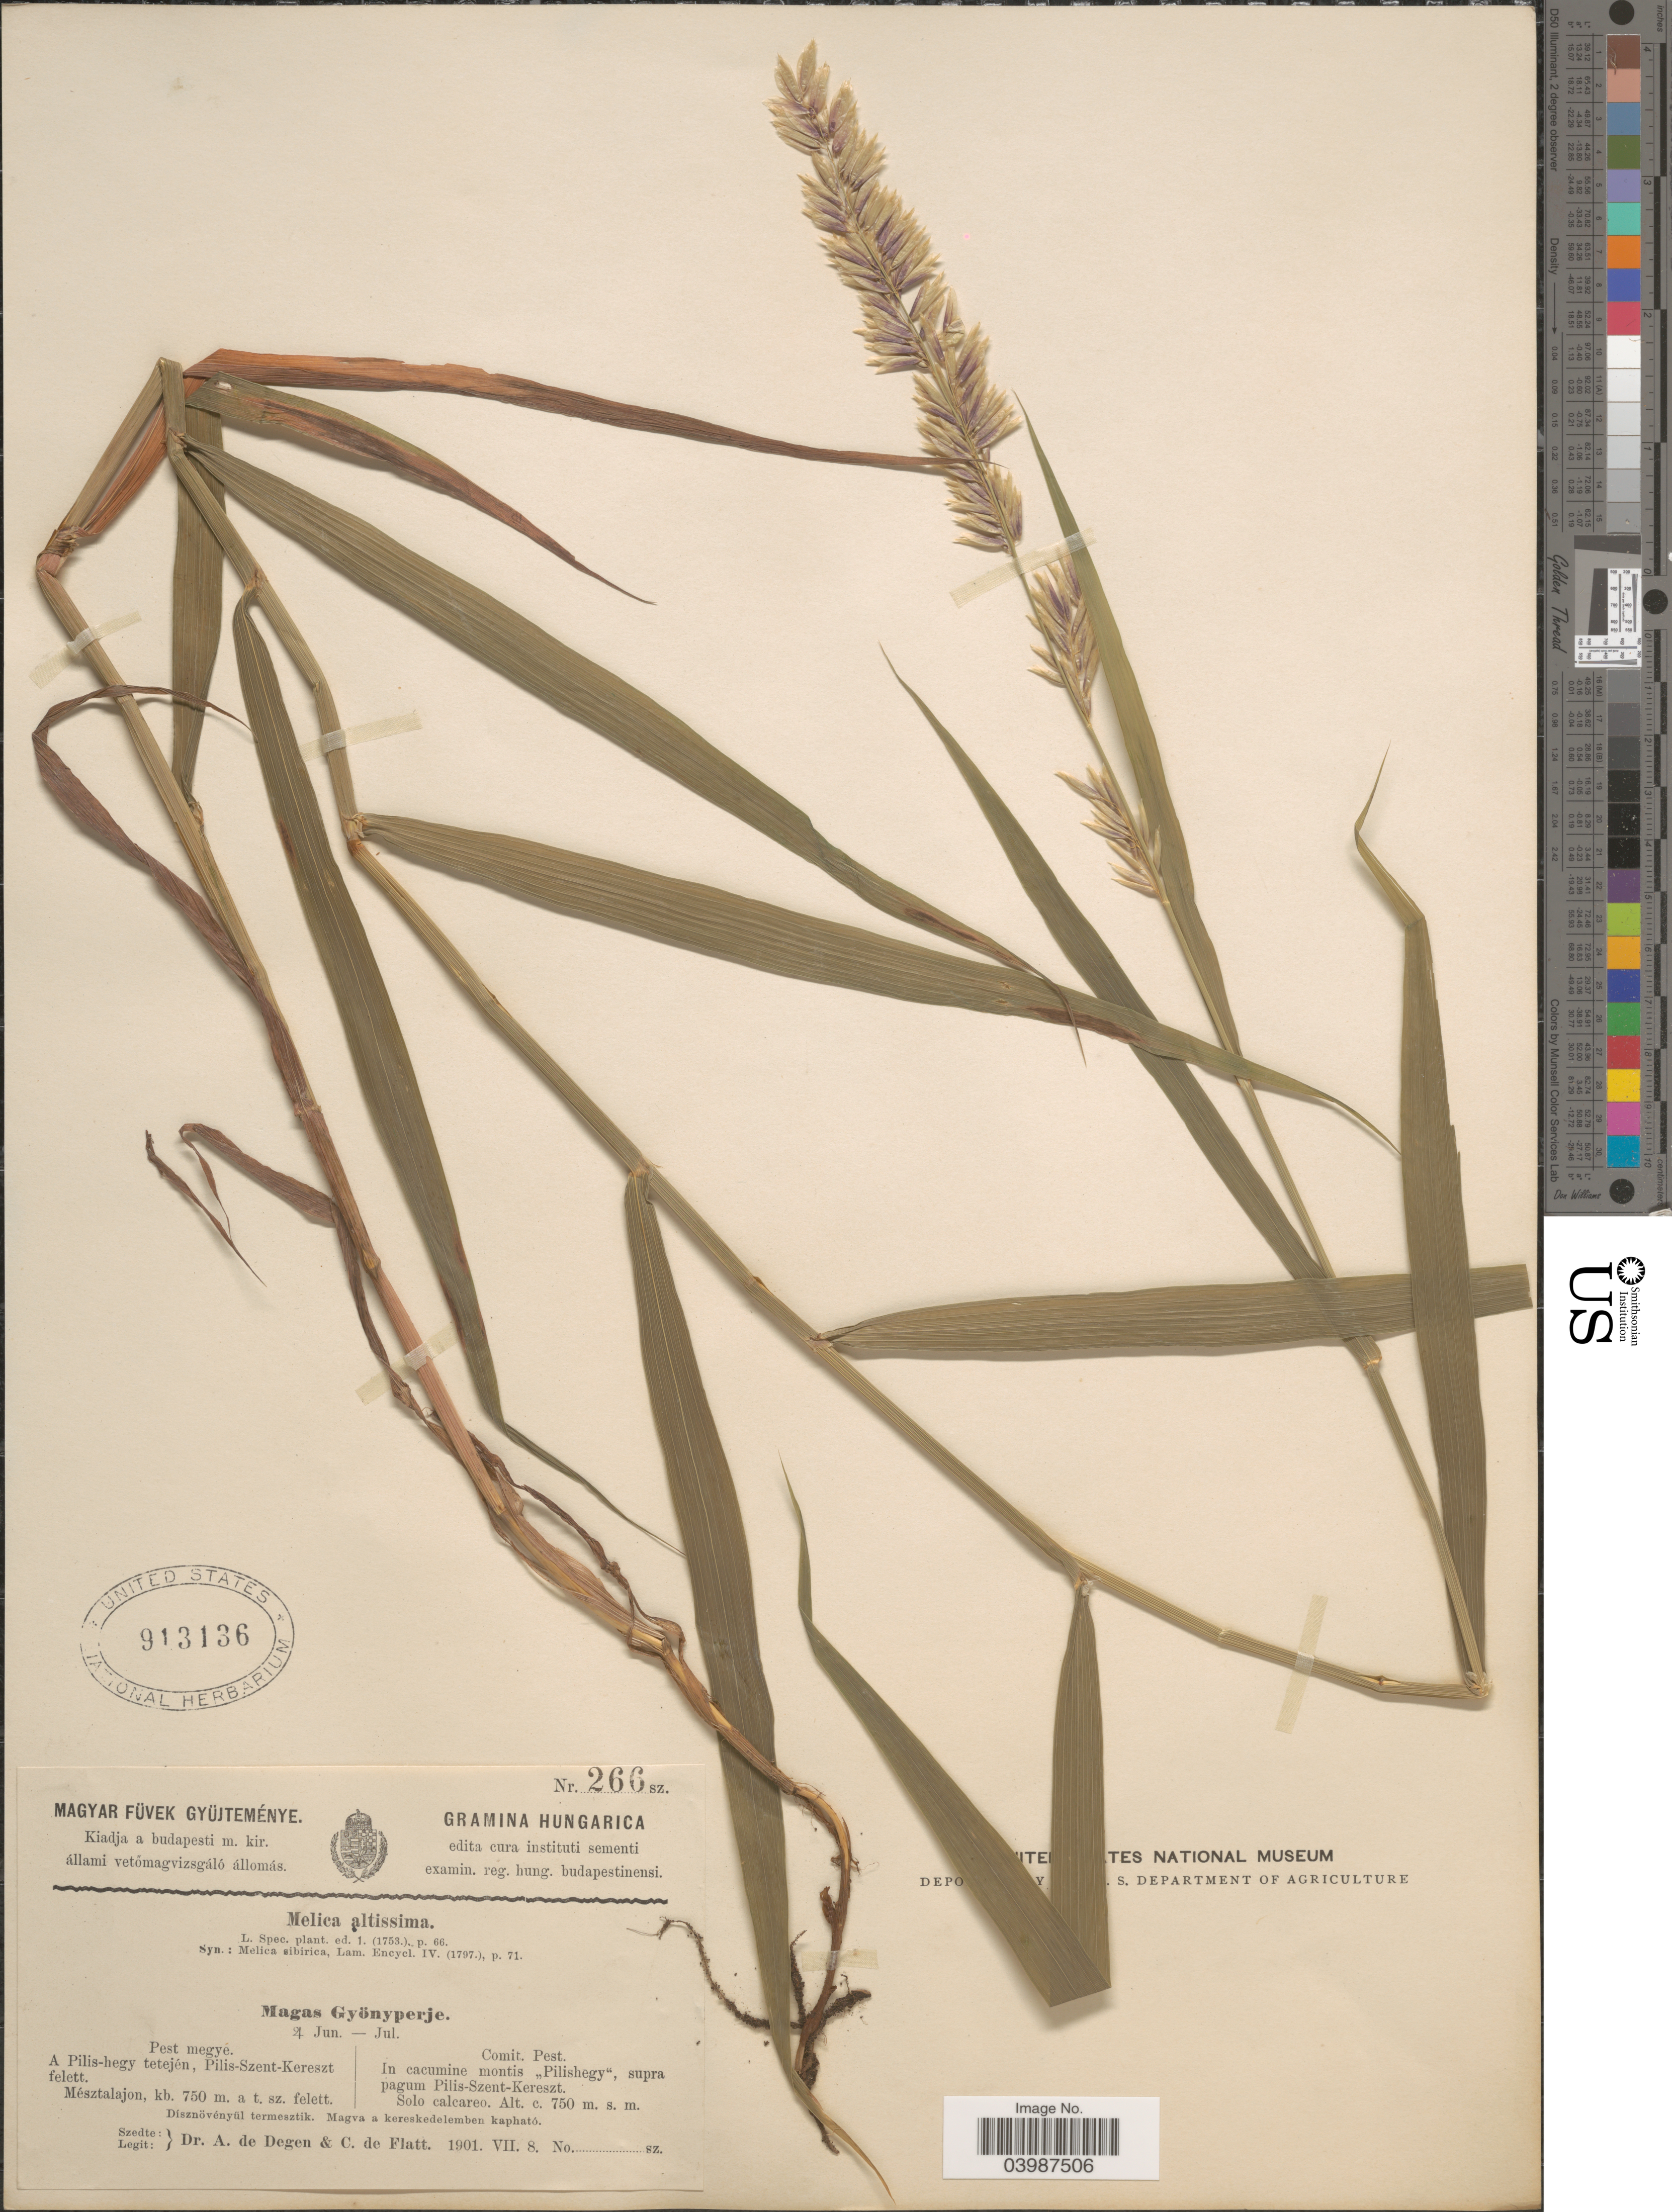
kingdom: Plantae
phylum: Tracheophyta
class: Liliopsida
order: Poales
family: Poaceae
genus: Melica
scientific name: Melica altissima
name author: L.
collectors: A. Degen & C. de Flatt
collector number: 266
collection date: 1901-07-08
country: Hungary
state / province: Pest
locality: Comit. Pest. In cacumine montis "Pilishegy", supra pagum Pilis-Szent-Kereszt. Solo calcareo.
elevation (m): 750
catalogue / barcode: US 913136